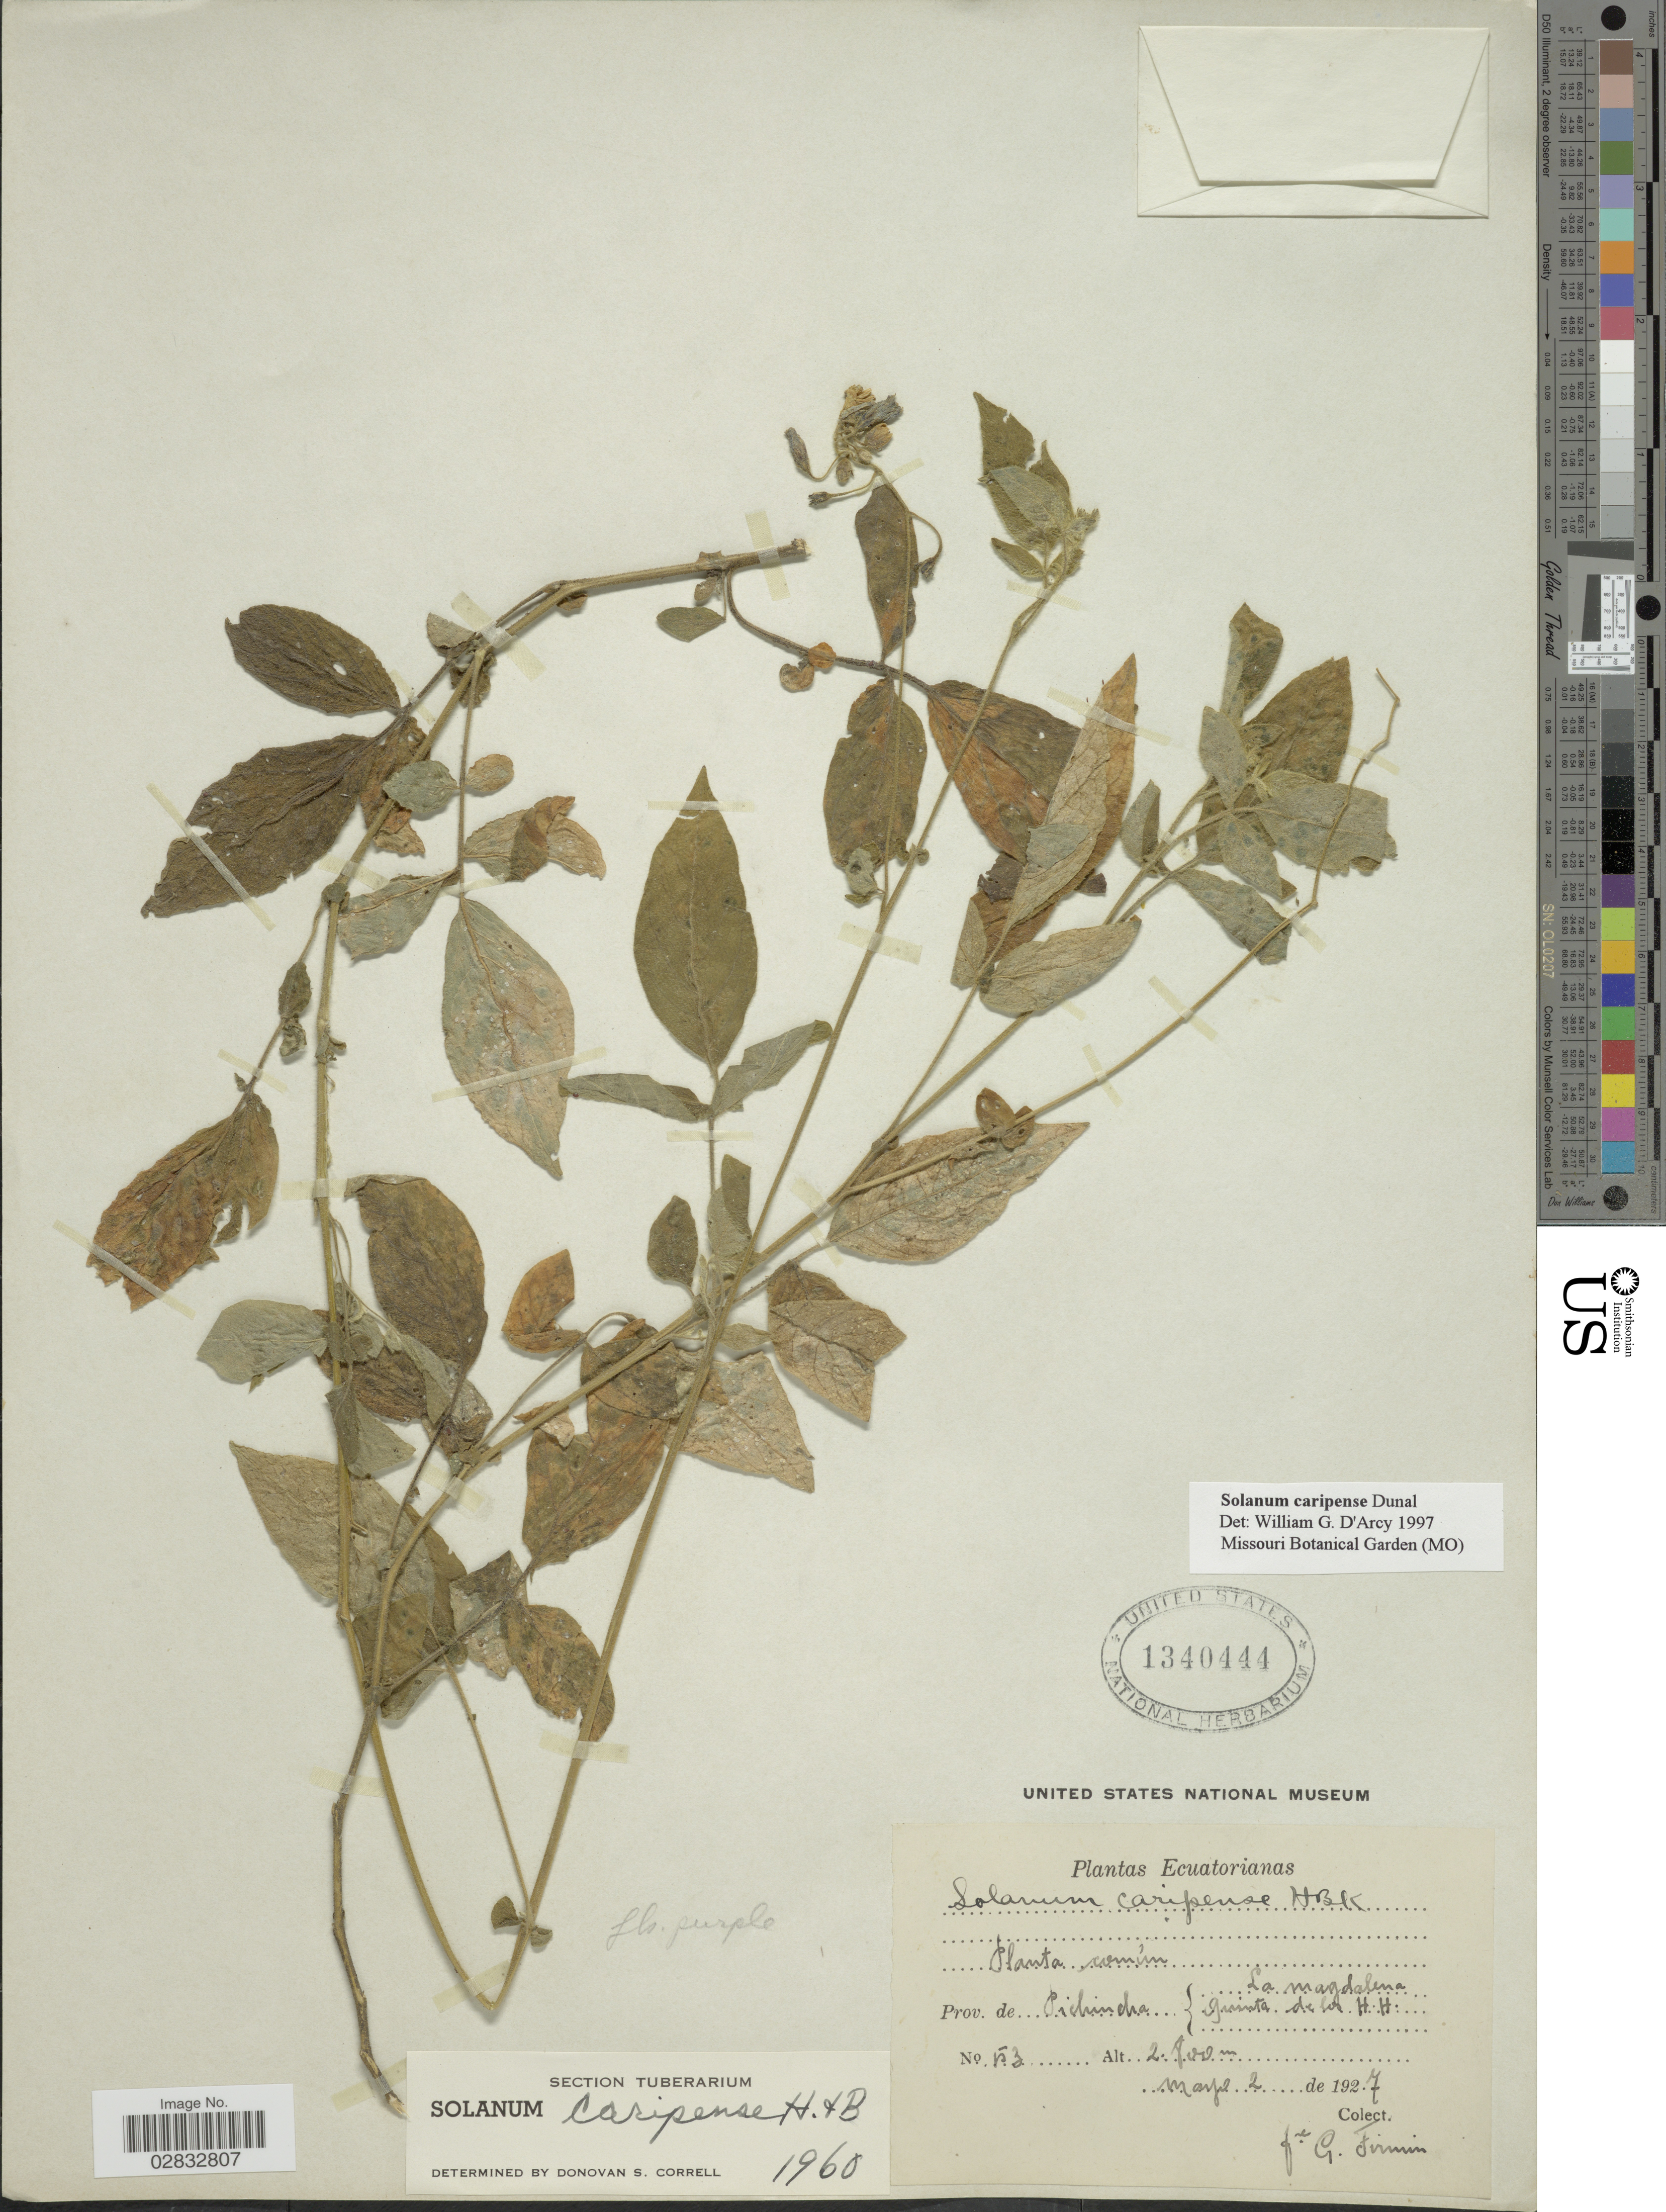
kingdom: Plantae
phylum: Tracheophyta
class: Magnoliopsida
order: Solanales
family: Solanaceae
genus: Solanum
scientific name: Solanum caripense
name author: Humb. & Bonpl. ex Dunal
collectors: F. Firmin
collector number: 53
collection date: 1927-05-02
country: Ecuador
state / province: Pichincha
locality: La magdalena Quinta de los H.H.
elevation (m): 2800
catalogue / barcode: US 1340444